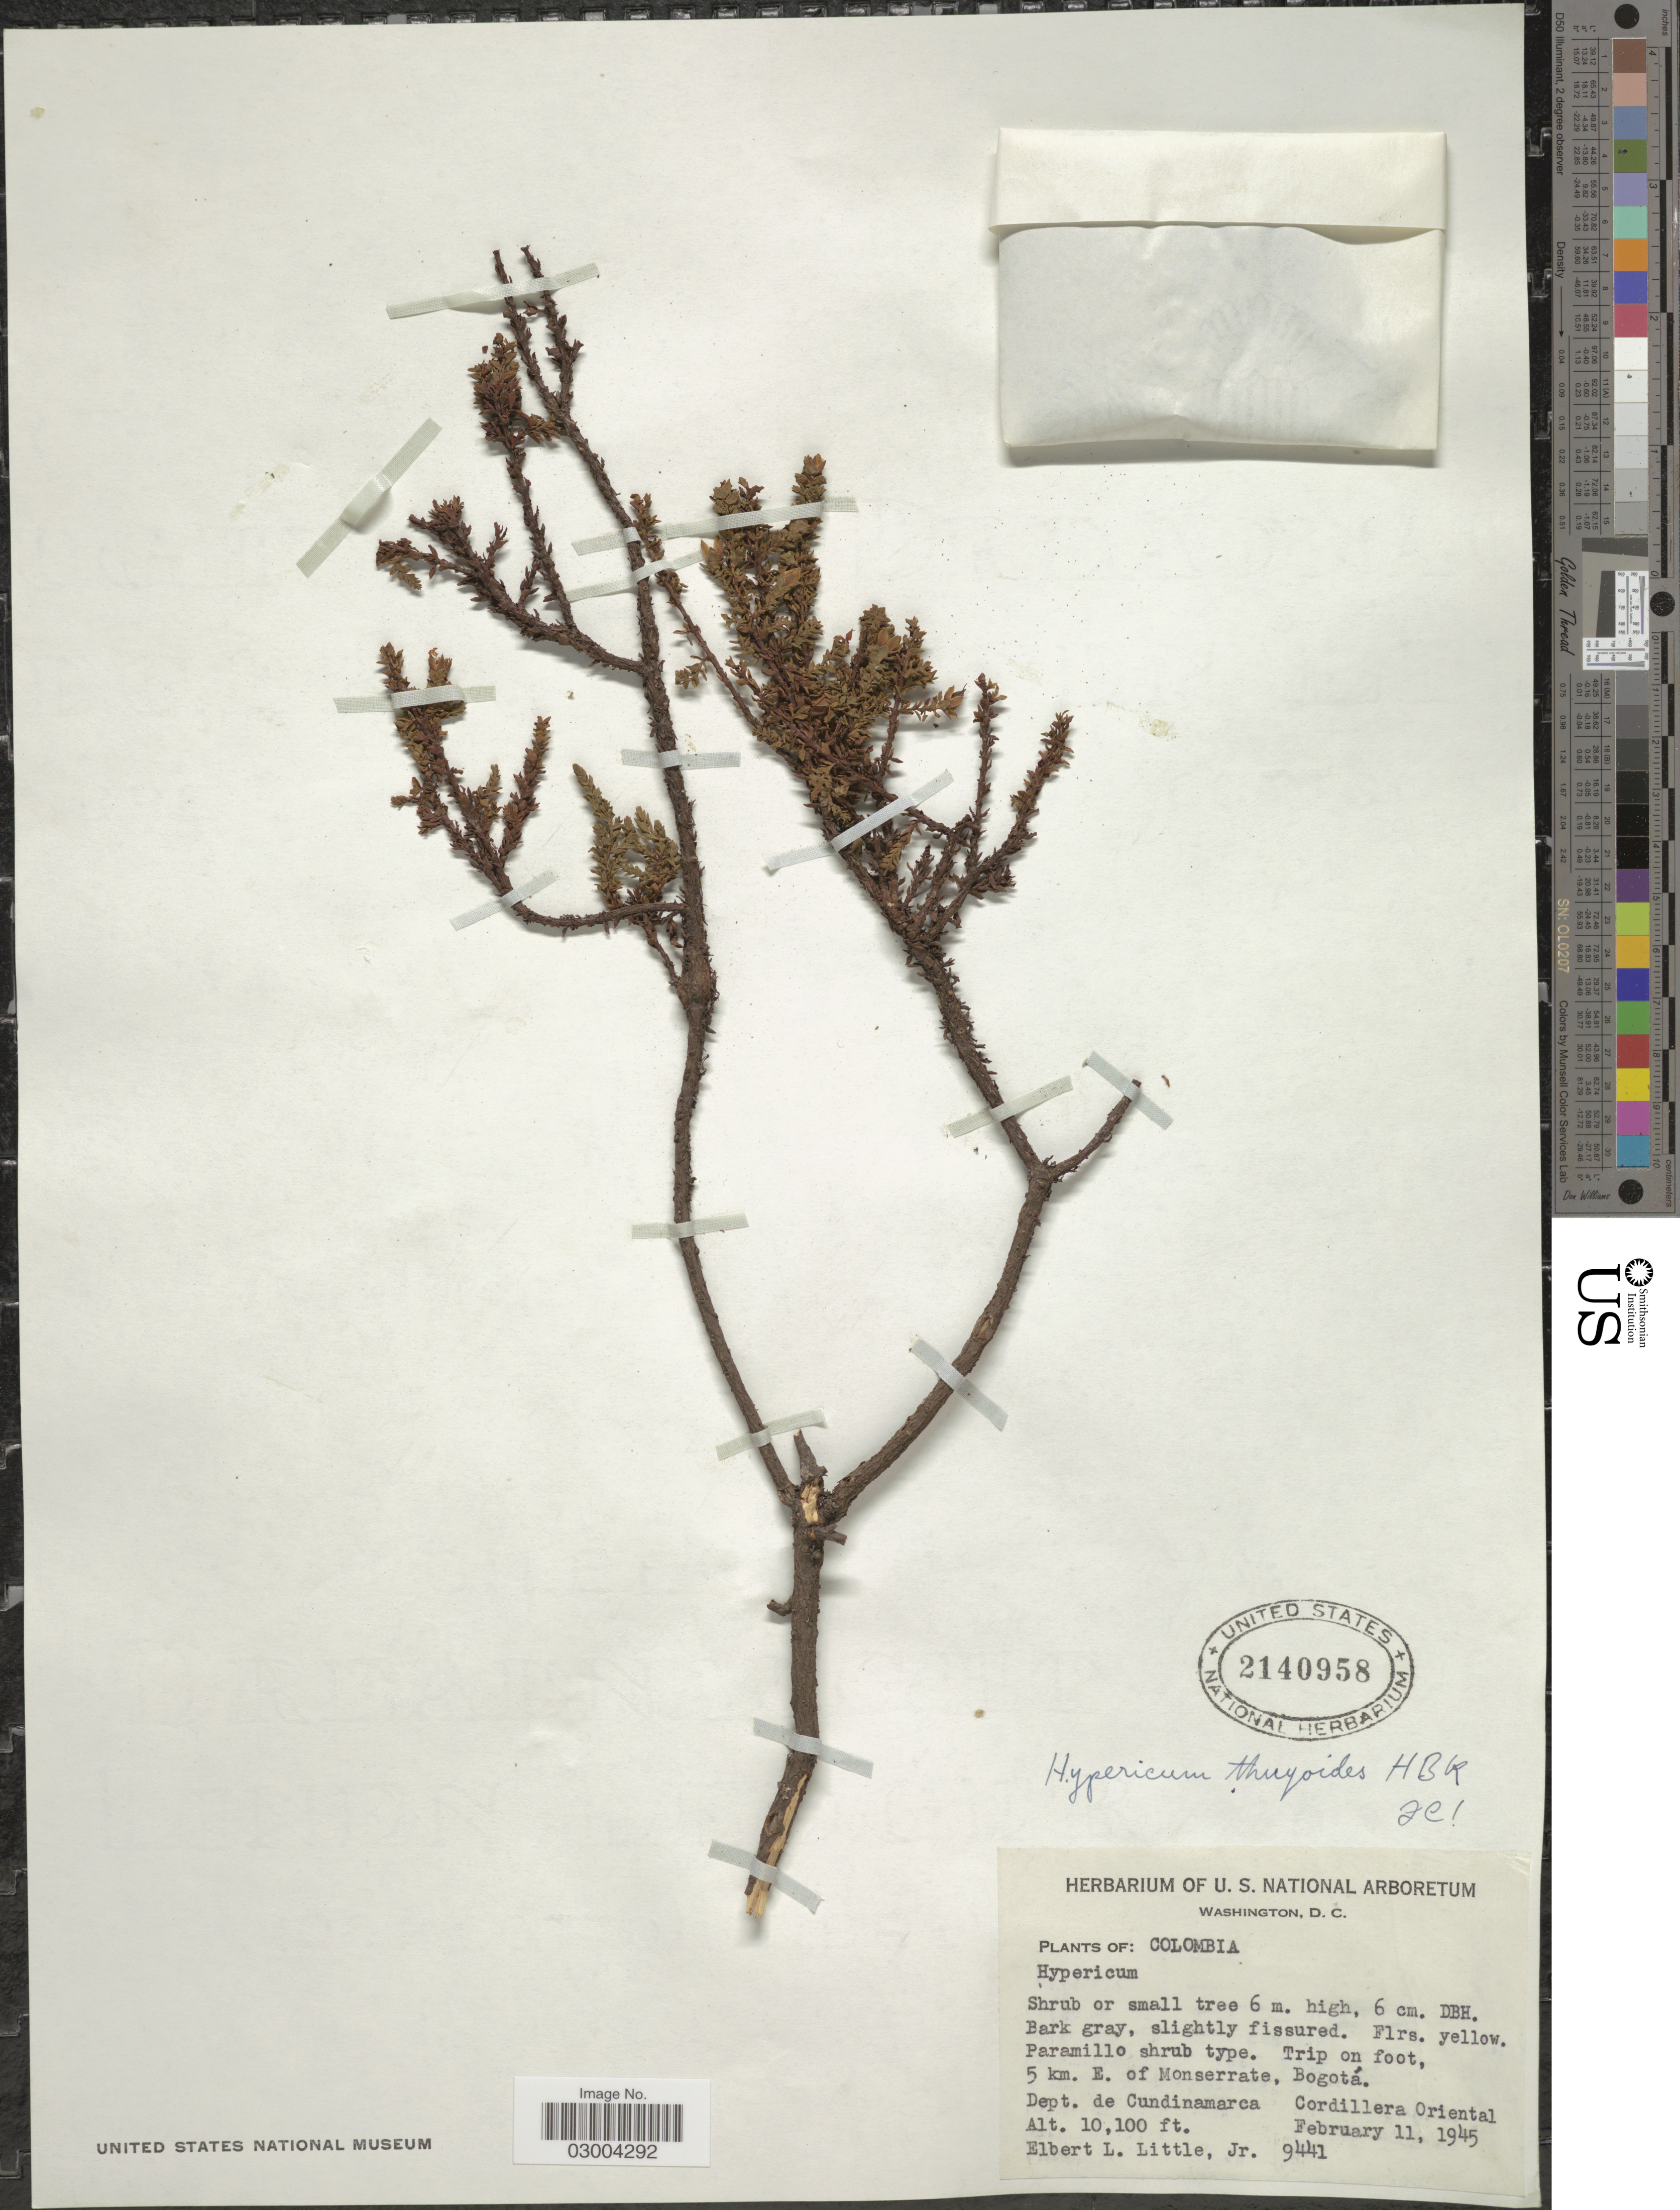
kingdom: Plantae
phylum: Tracheophyta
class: Magnoliopsida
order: Malpighiales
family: Hypericaceae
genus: Hypericum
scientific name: Hypericum thuyoides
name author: Kunth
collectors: E. L. Little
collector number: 9441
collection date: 1945-02-11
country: Colombia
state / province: Cundinamarca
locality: Trip on foot, 5 km. E. of Monserrate, Bogotá. Dept. de Cundinamarca Cordillera Oriental.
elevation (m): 3078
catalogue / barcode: US 2140958